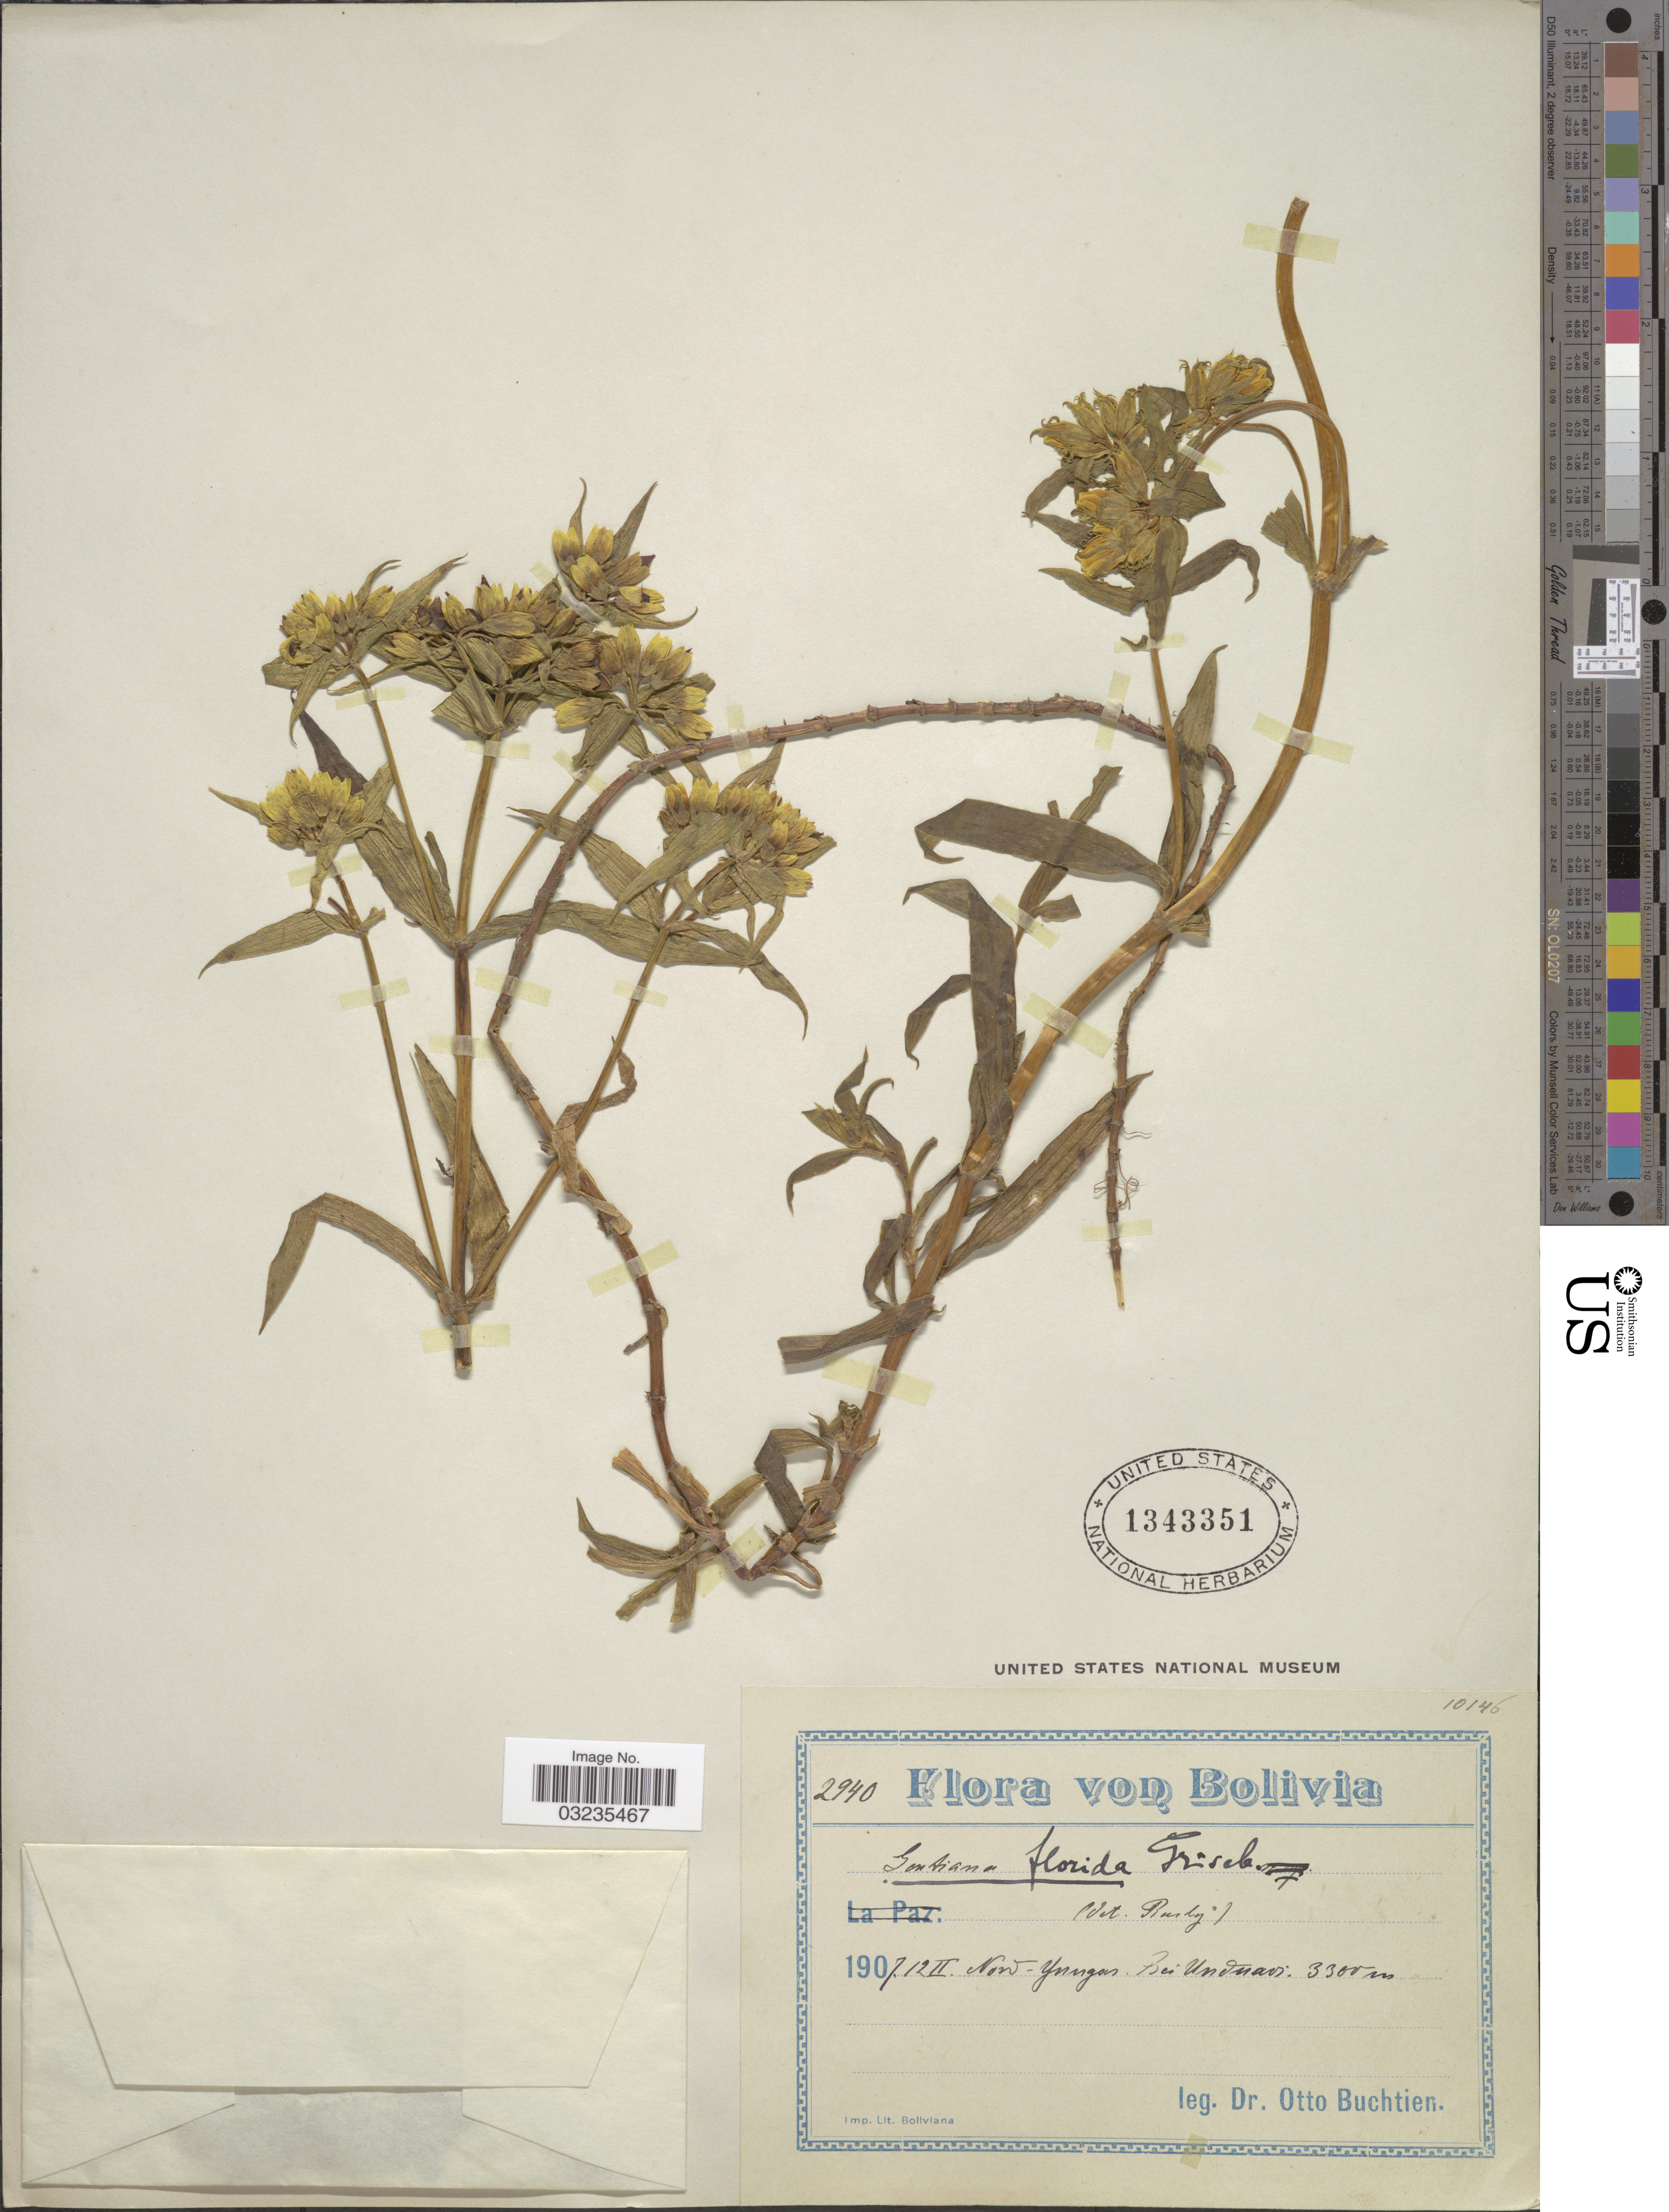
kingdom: Plantae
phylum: Tracheophyta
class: Magnoliopsida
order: Gentianales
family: Gentianaceae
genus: Gentiana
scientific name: Gentiana florida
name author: Griseb.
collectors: O. Buchtien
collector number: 2940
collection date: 1907-02-12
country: Bolivia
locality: Nord-Yungas. Bei Unduavi.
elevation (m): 3300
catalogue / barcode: US 1343351